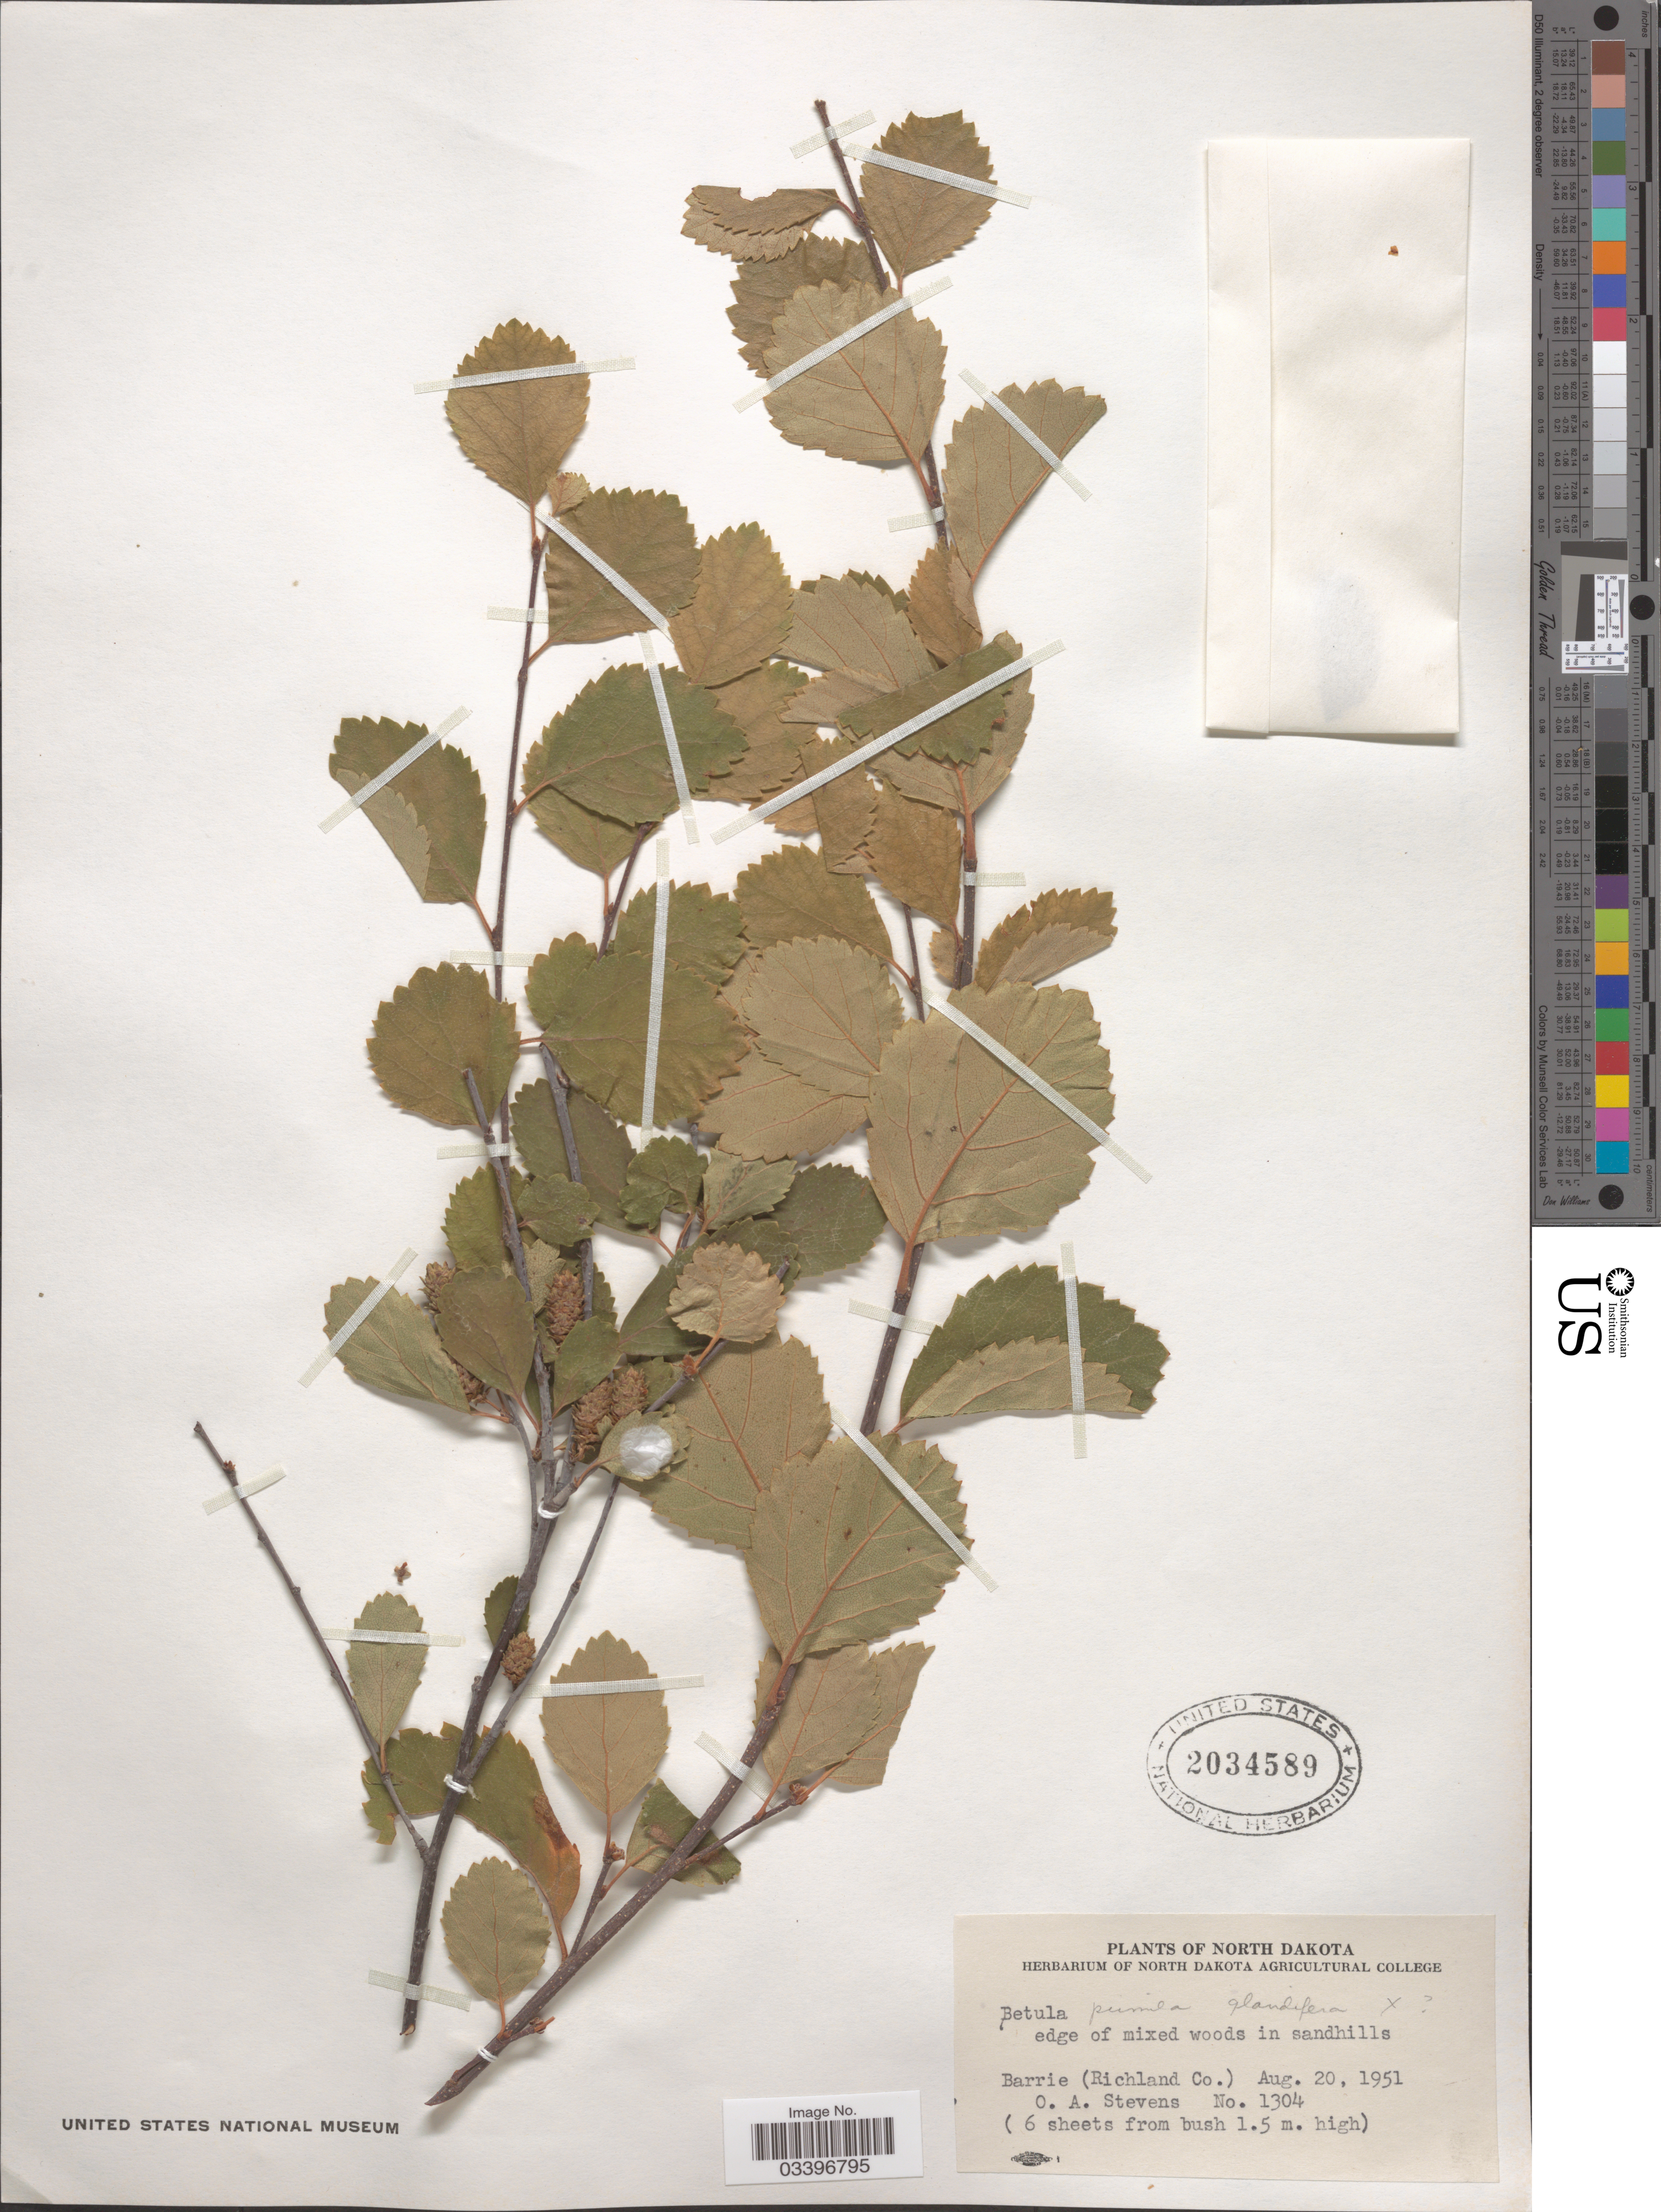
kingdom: Plantae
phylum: Tracheophyta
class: Magnoliopsida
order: Fagales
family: Betulaceae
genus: Betula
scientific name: Betula pumila var. glandulifera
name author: Regel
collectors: O. A. Stevens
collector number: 1304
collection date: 1951-08-20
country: United States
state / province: North Dakota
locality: Edge of mixed woods in sandhills Barrie (Richland Co).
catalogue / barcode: US 2034589